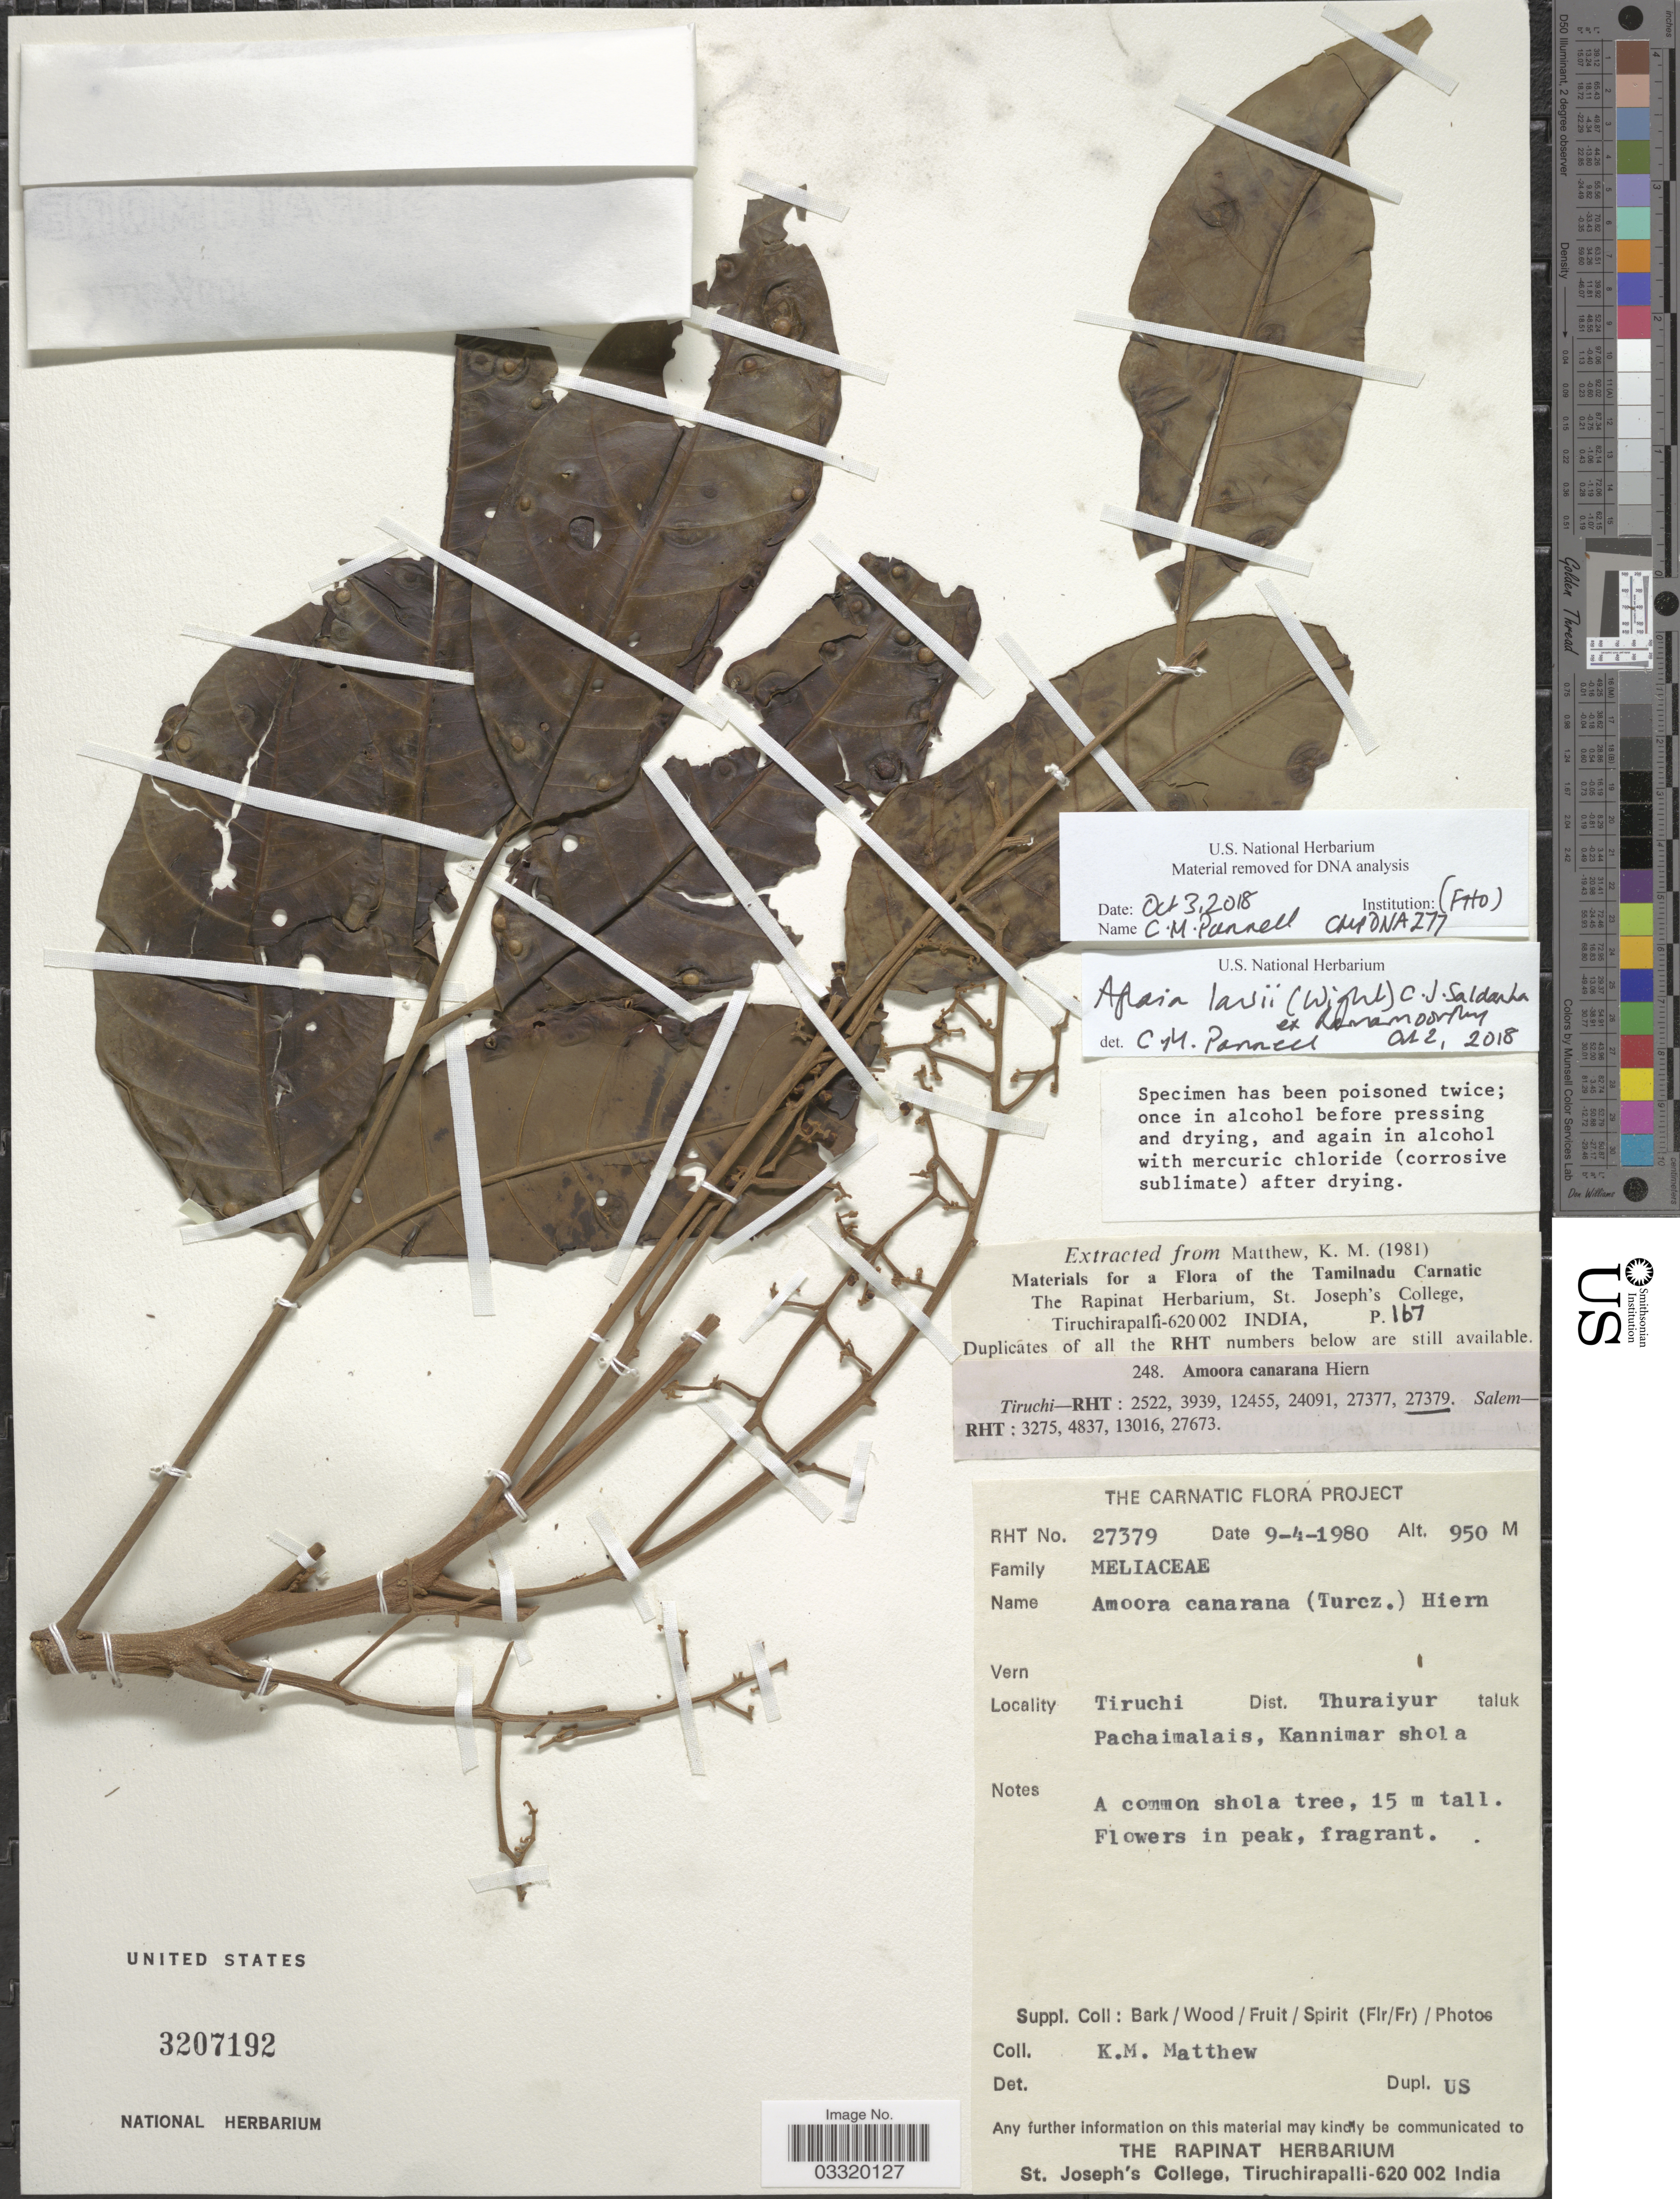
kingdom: Plantae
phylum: Tracheophyta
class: Magnoliopsida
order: Sapindales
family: Meliaceae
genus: Aglaia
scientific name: Aglaia lawii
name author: (Wight) C.J. Saldanha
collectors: K. M. Matthew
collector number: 27379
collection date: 1980-04-09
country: India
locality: Tiruchi. Dist. Thuraiyur taluk Pachaimalais, Kannimar shola.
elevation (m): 950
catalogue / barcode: US 3207192